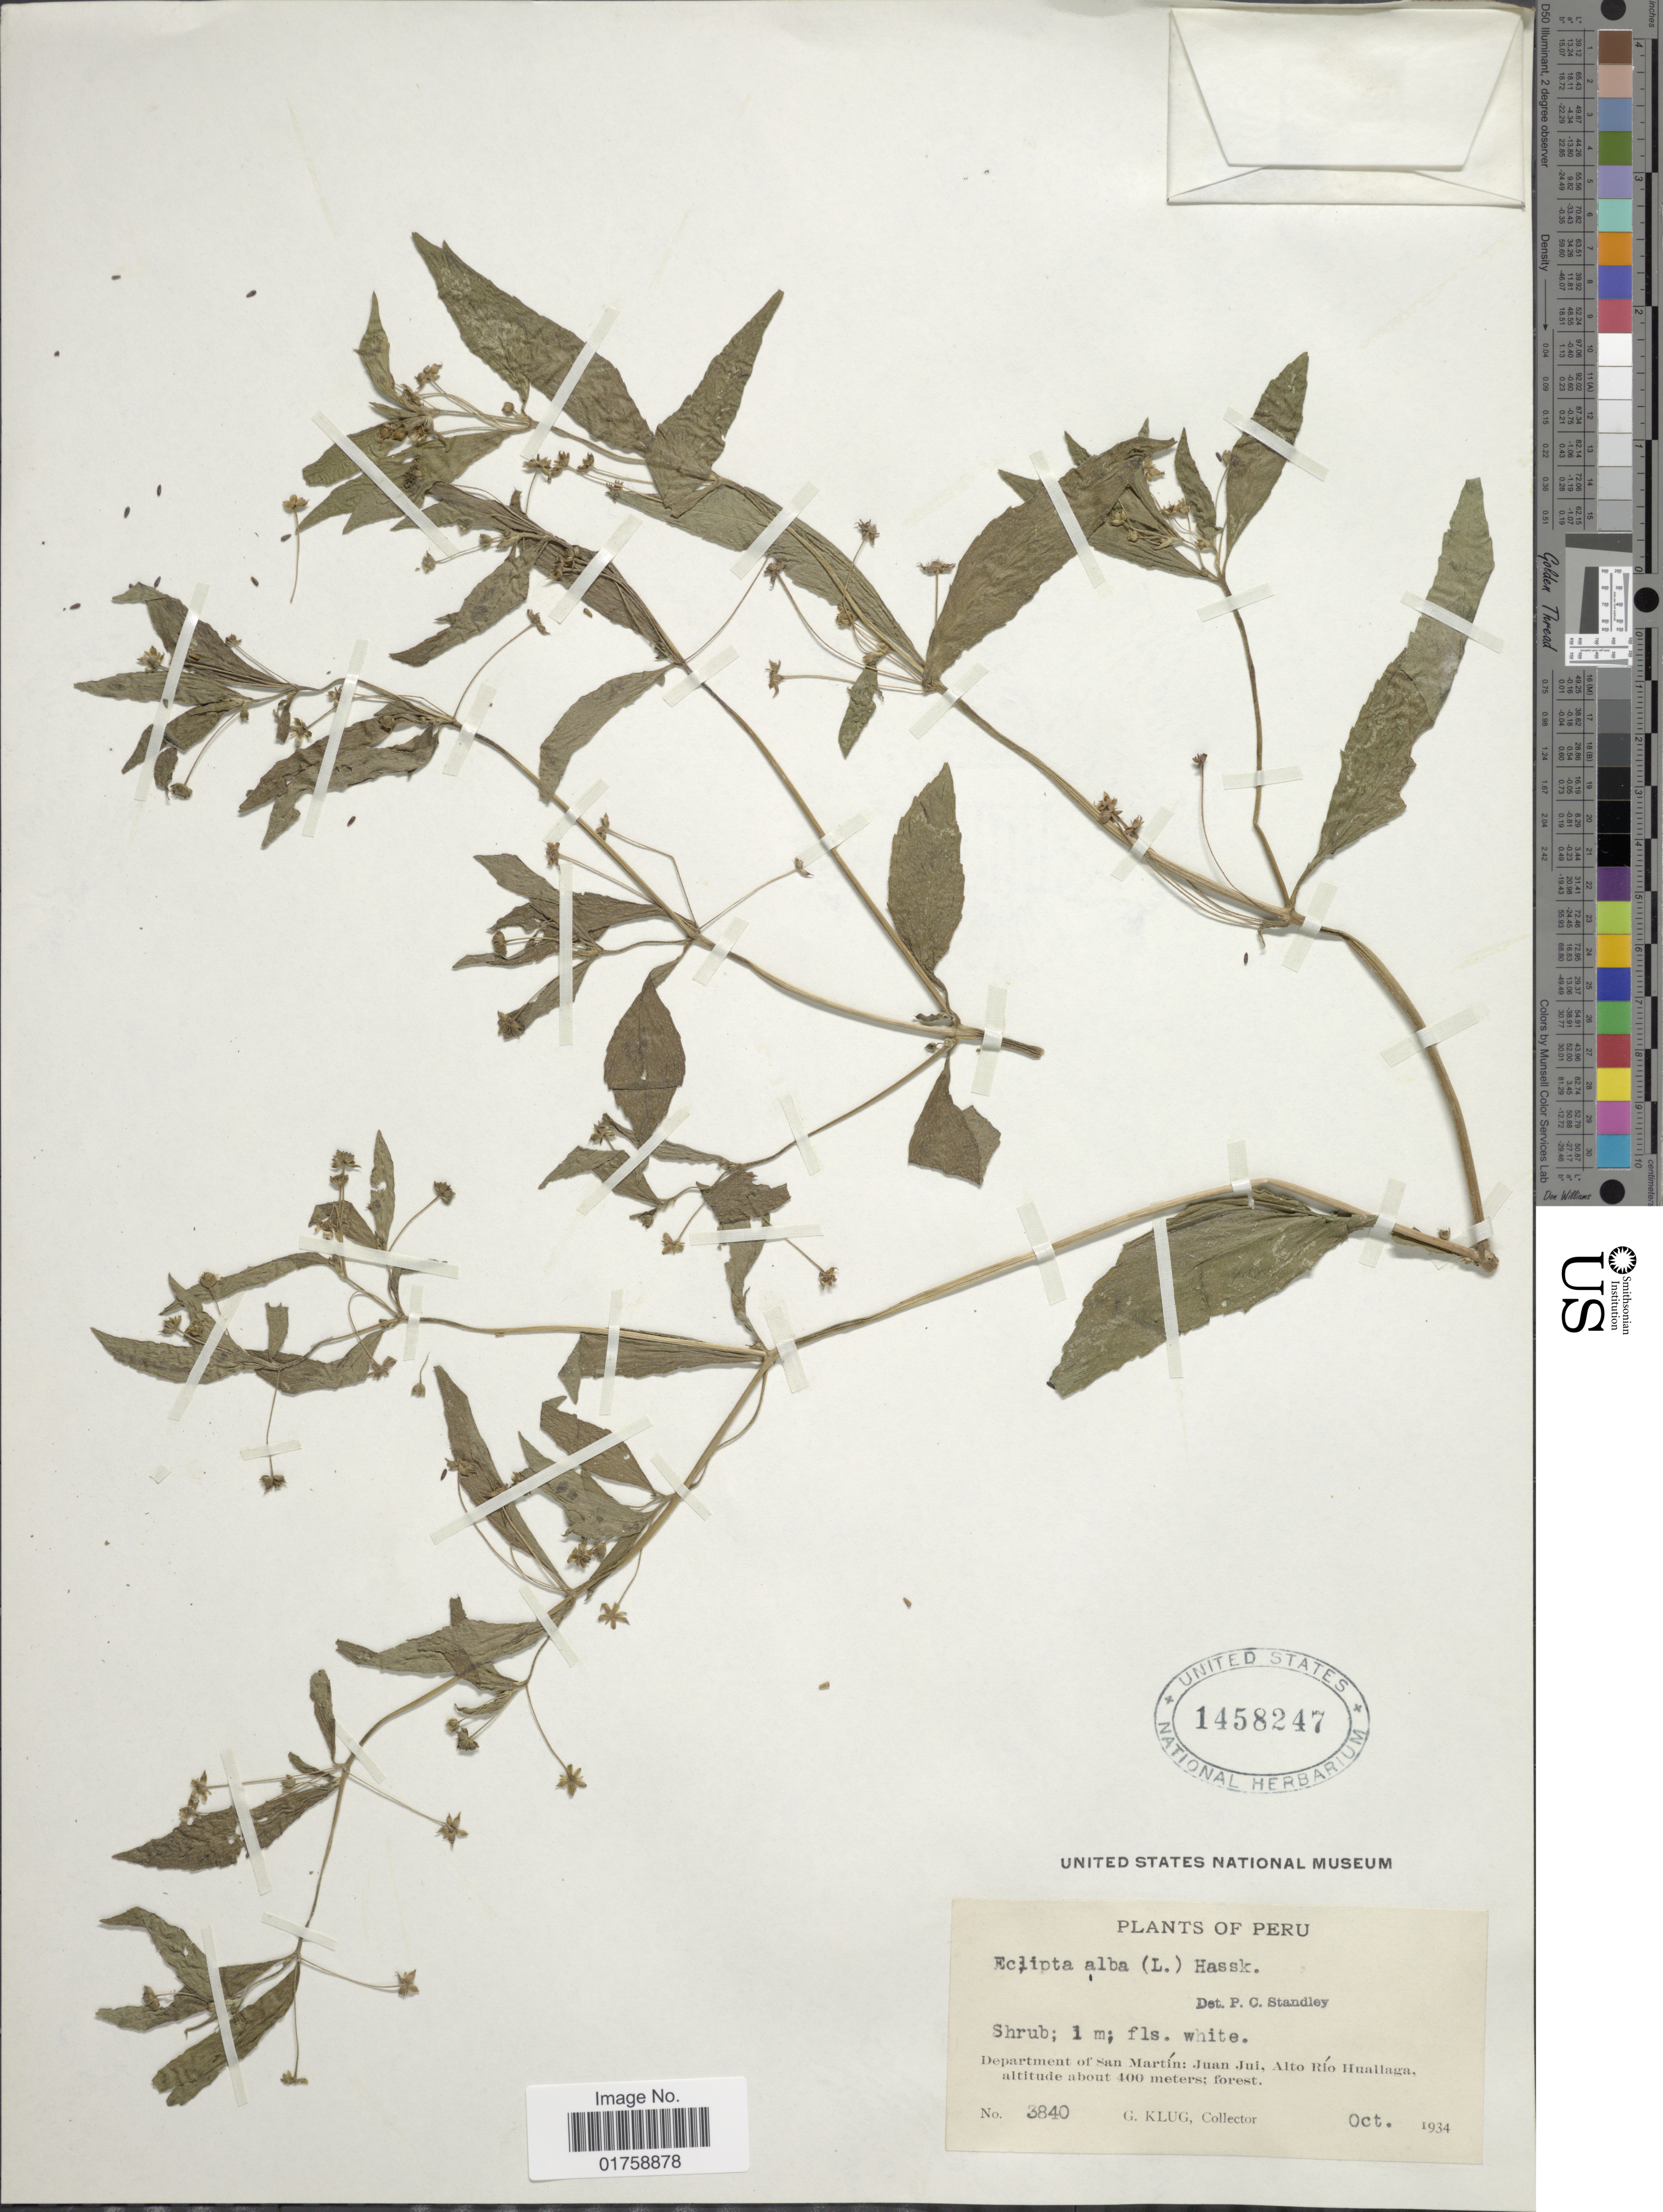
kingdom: Plantae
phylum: Tracheophyta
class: Magnoliopsida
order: Asterales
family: Asteraceae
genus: Eclipta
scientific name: Eclipta alba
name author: (L.) Hassk.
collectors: G. Klug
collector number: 3840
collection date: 1934-10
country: Peru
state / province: San Martín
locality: Peru. Department of San Martin: Juan Jui, Alto Rio Huallaga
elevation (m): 400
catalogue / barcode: US 1458247